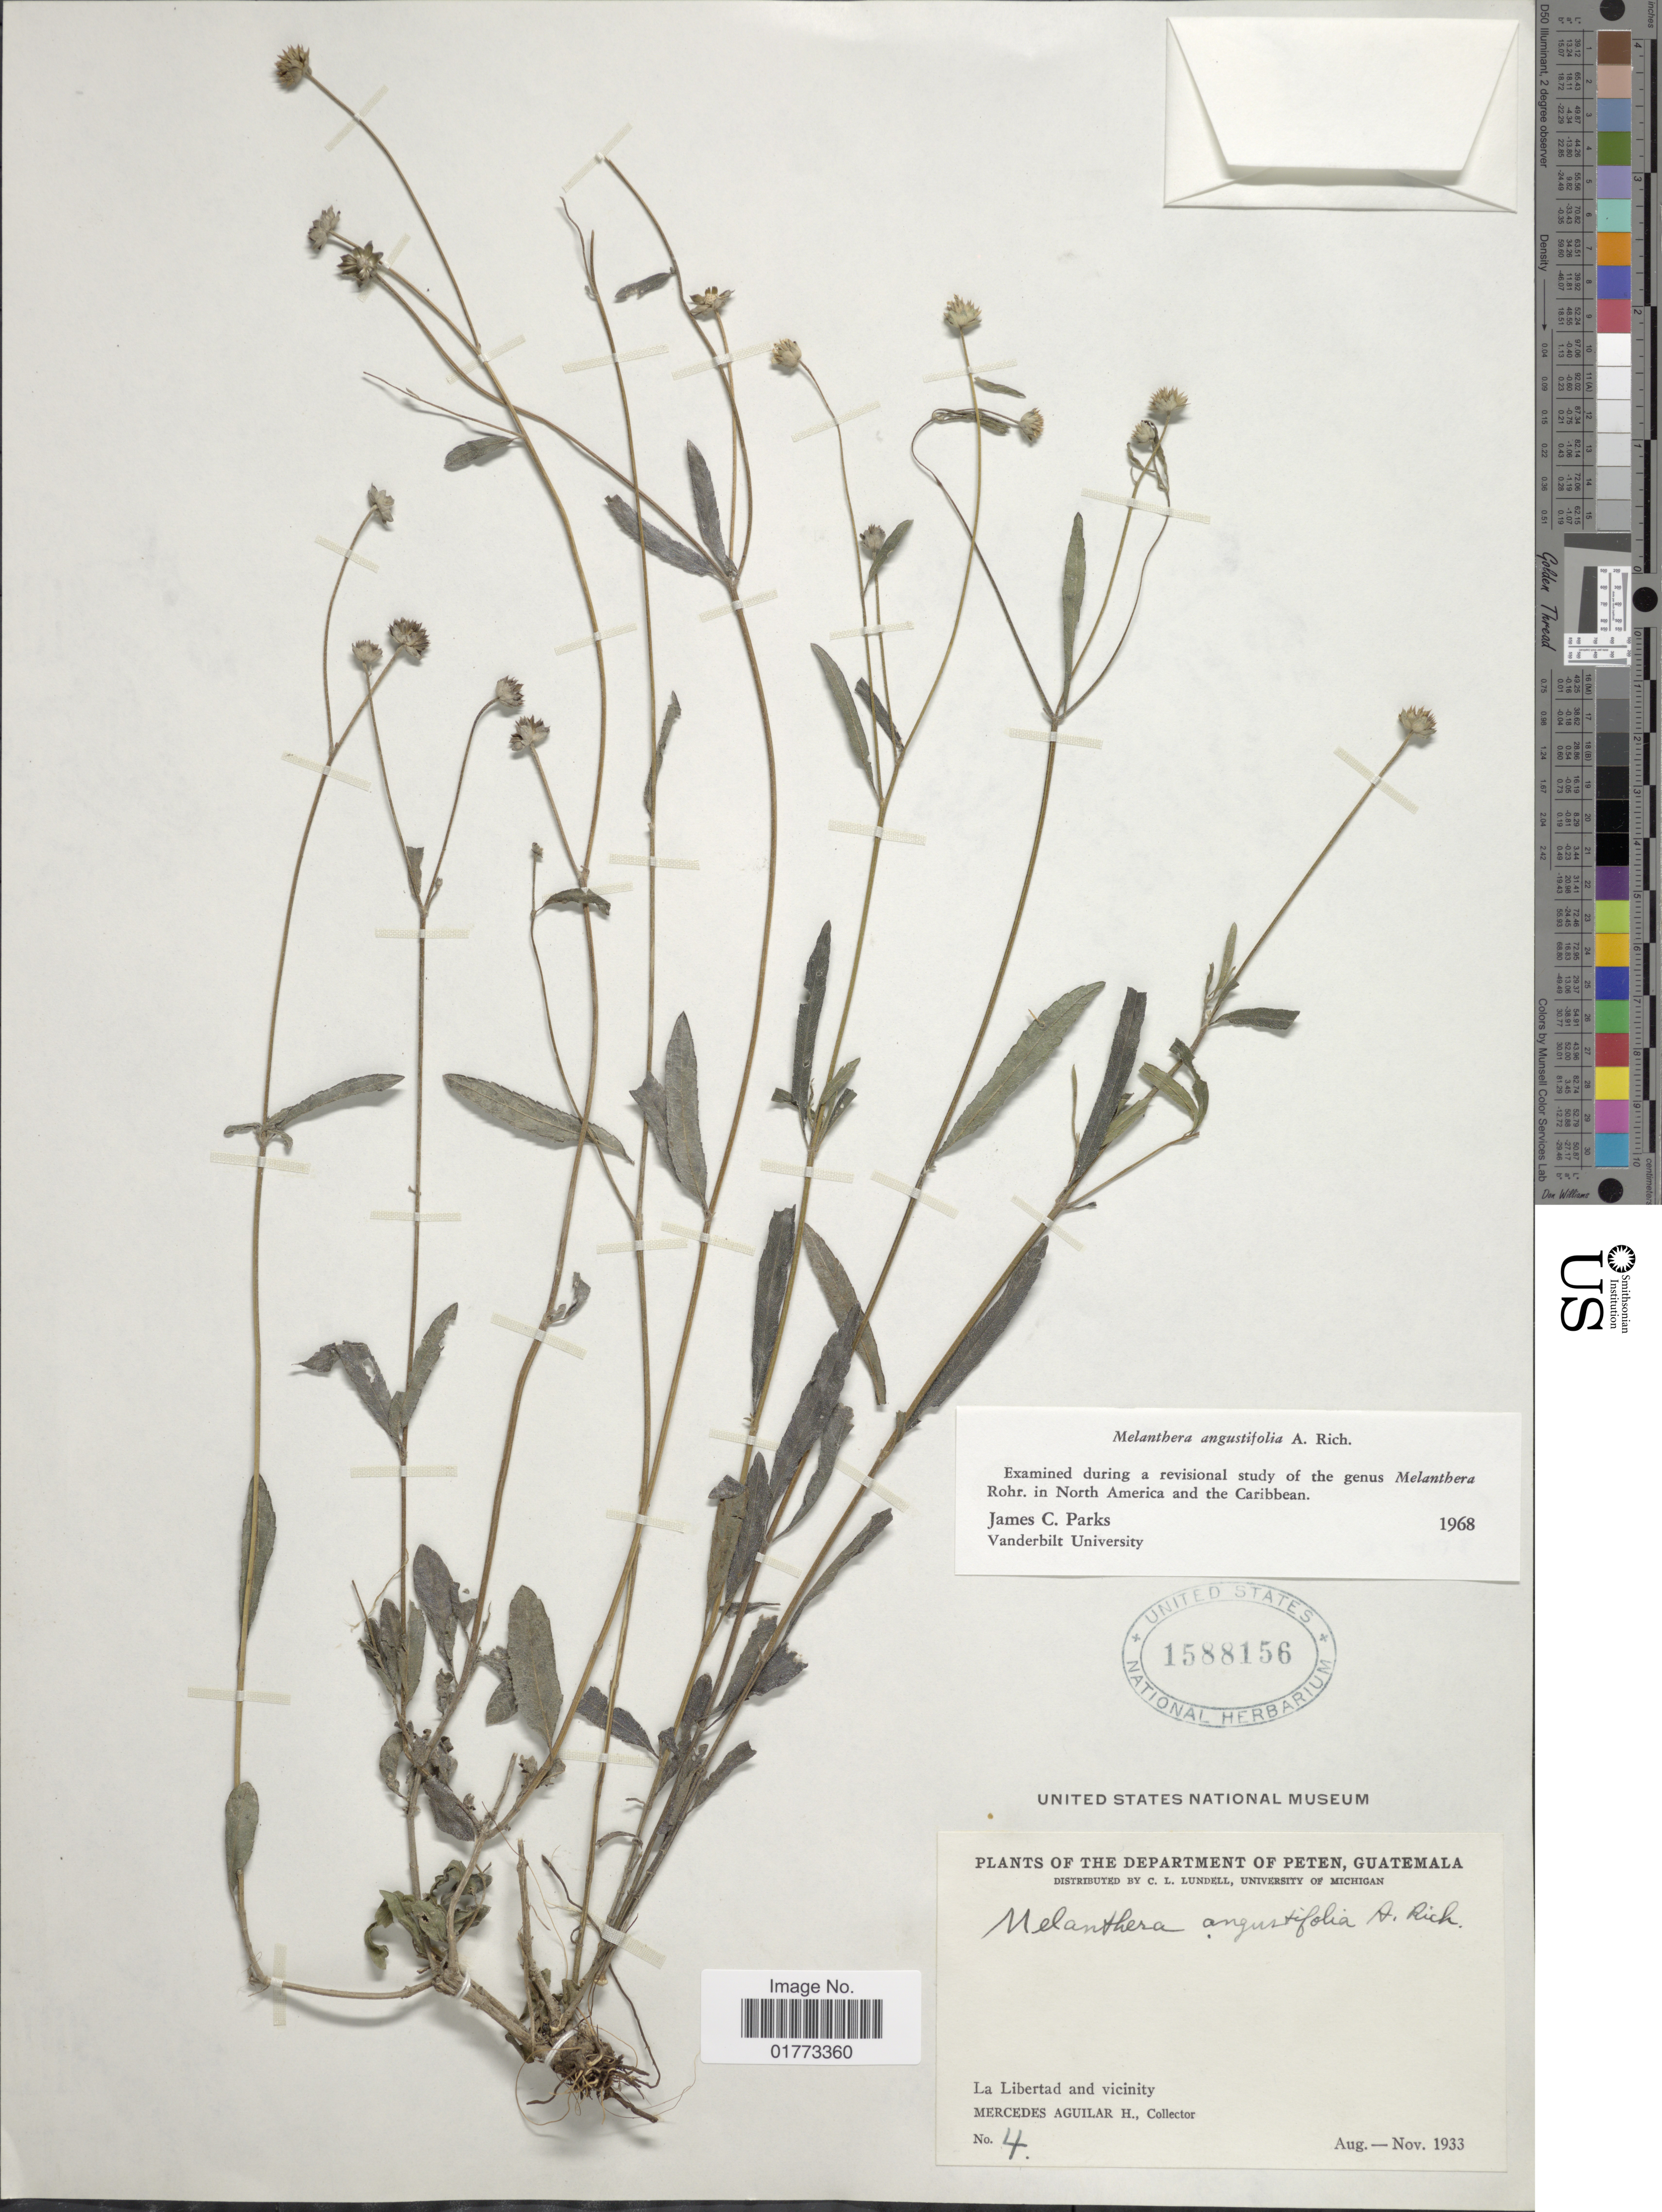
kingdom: Plantae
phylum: Tracheophyta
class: Magnoliopsida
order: Asterales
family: Asteraceae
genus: Melanthera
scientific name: Melanthera angustifolia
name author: A. Rich. in Sagra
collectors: M. Aguilar H.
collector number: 4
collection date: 1933-08/1933-11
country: Guatemala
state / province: El Petén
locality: La Libertad and vicinity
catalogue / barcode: US 1588156